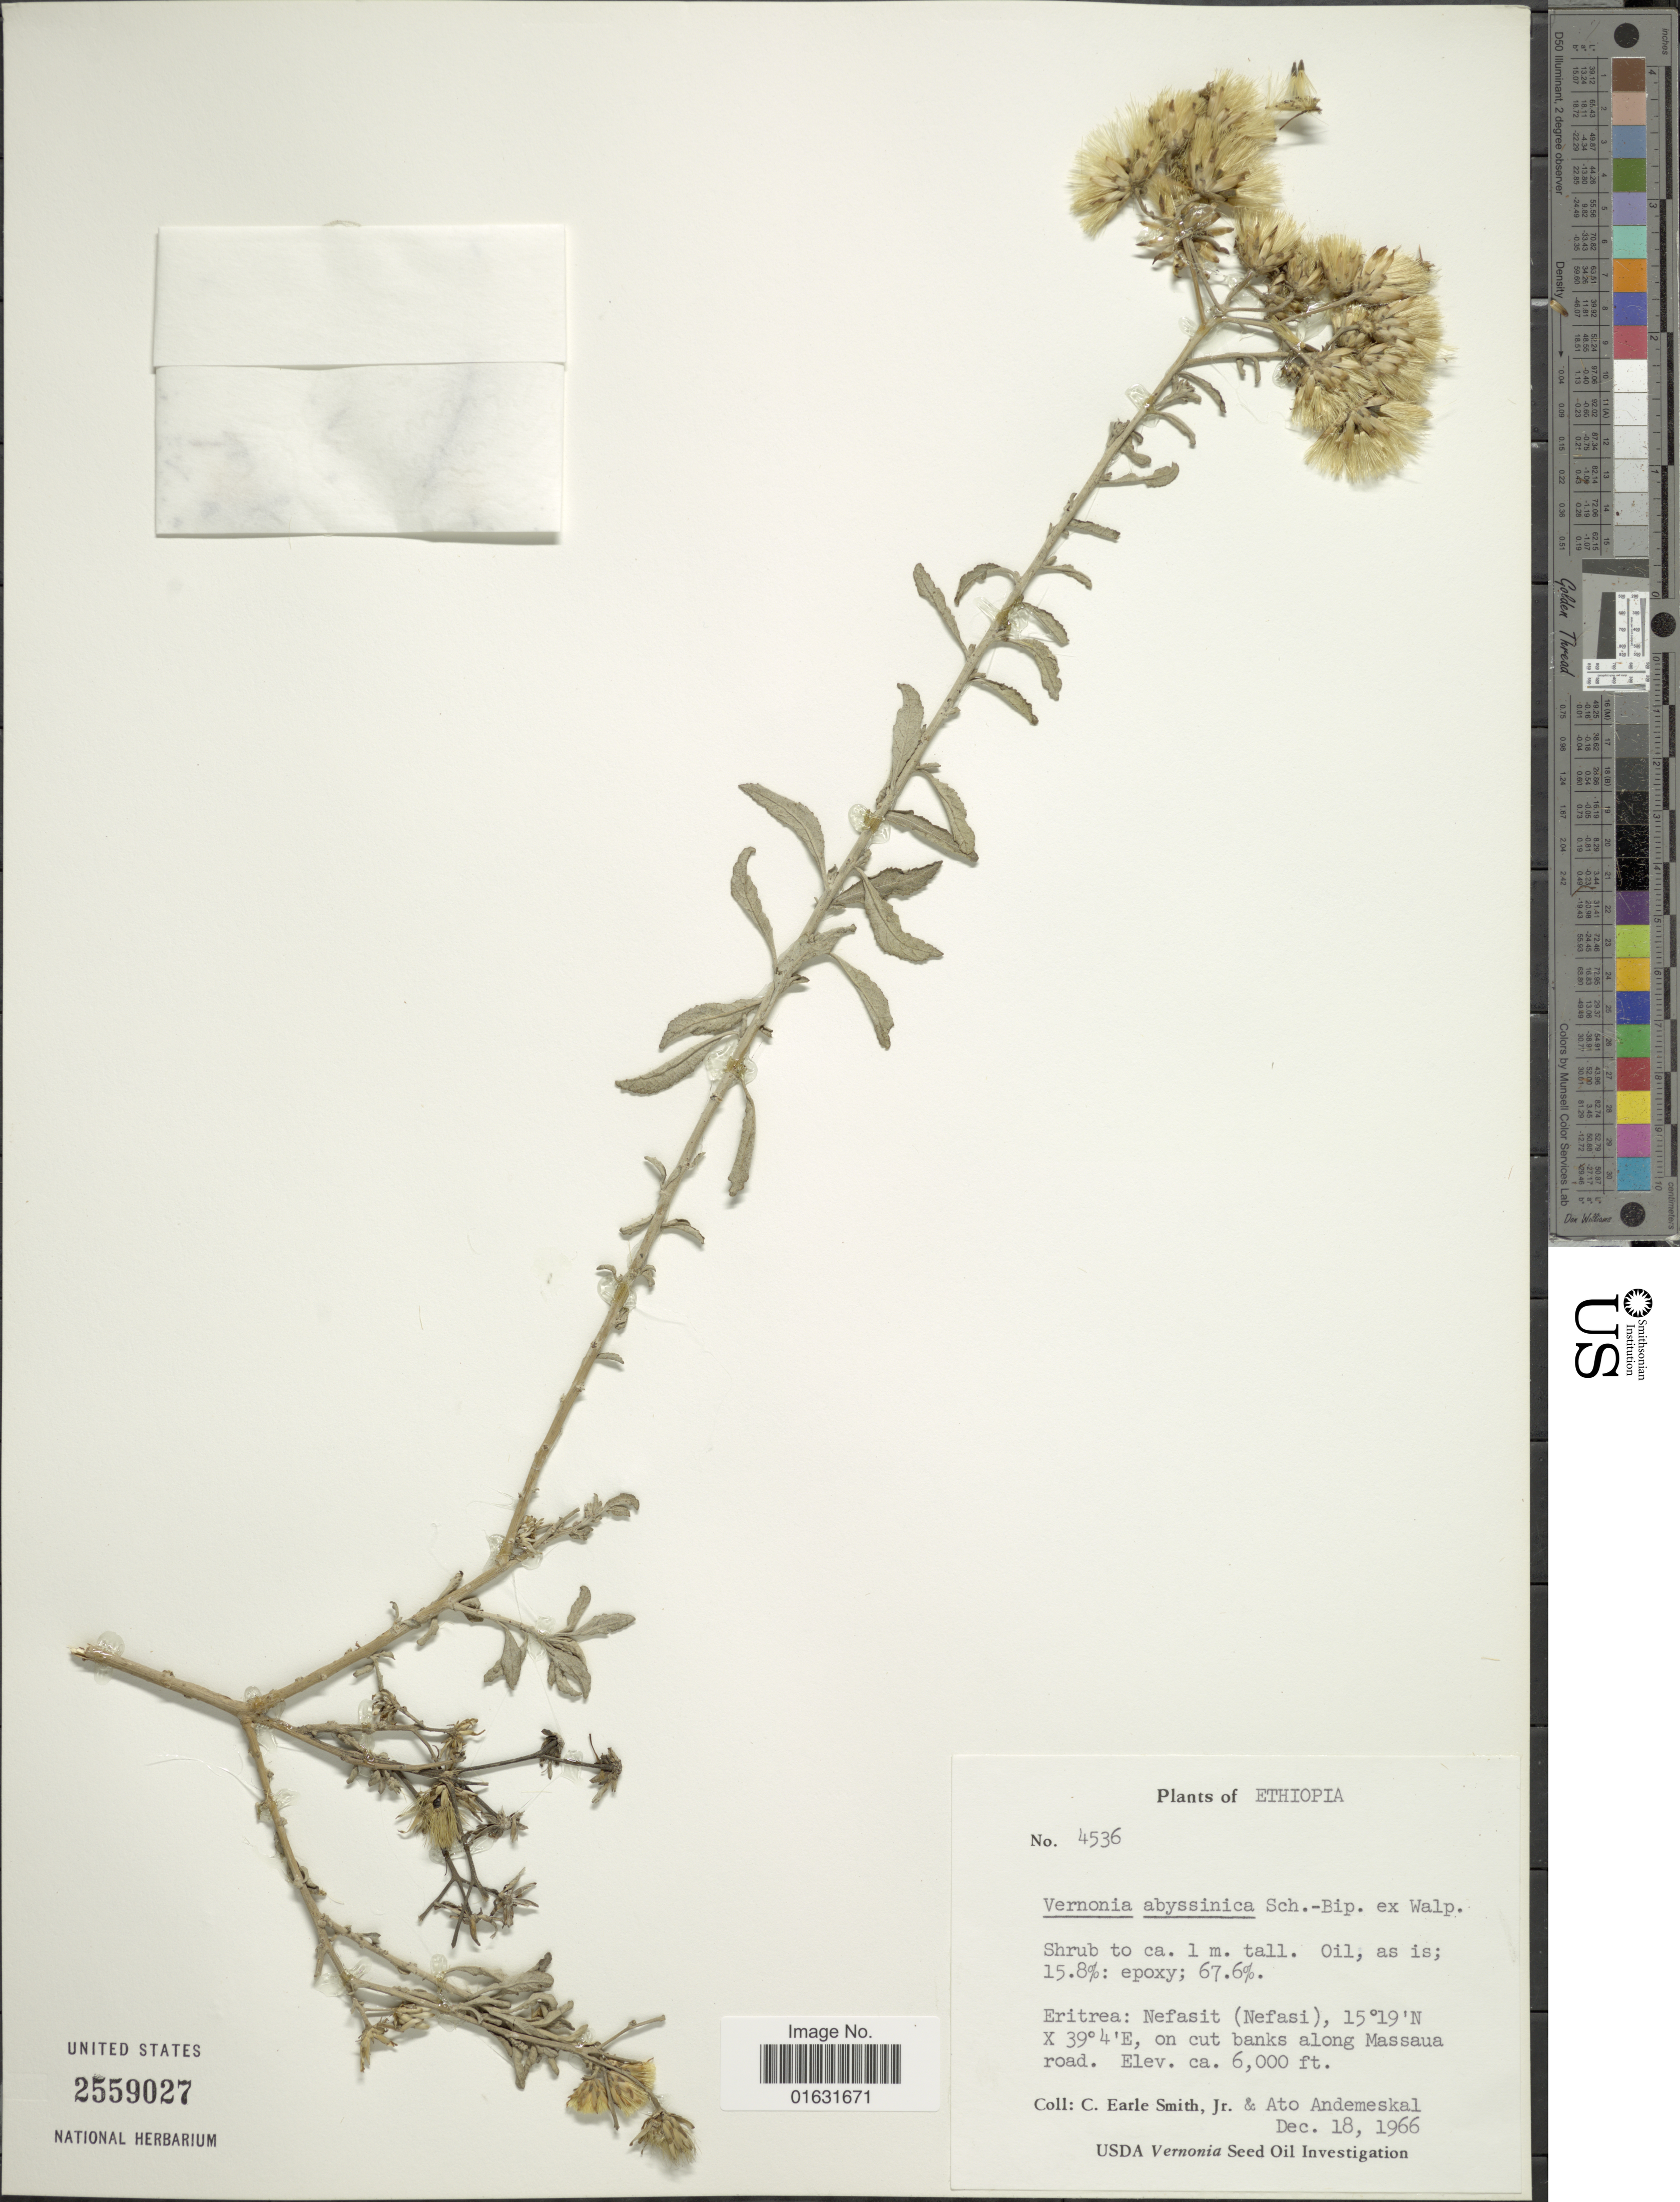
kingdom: Plantae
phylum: Tracheophyta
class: Magnoliopsida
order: Asterales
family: Asteraceae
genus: Baccharoides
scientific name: Baccharoides schimperi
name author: (DC.) Isawumi et al.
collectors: C. E. Smith Jr. & A. Andemeskal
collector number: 4536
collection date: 1966-12-18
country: Eritrea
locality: Nefasit (Nefasi), on cut bank along Massaua road, Ethiopia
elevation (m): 1829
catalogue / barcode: US 2559027